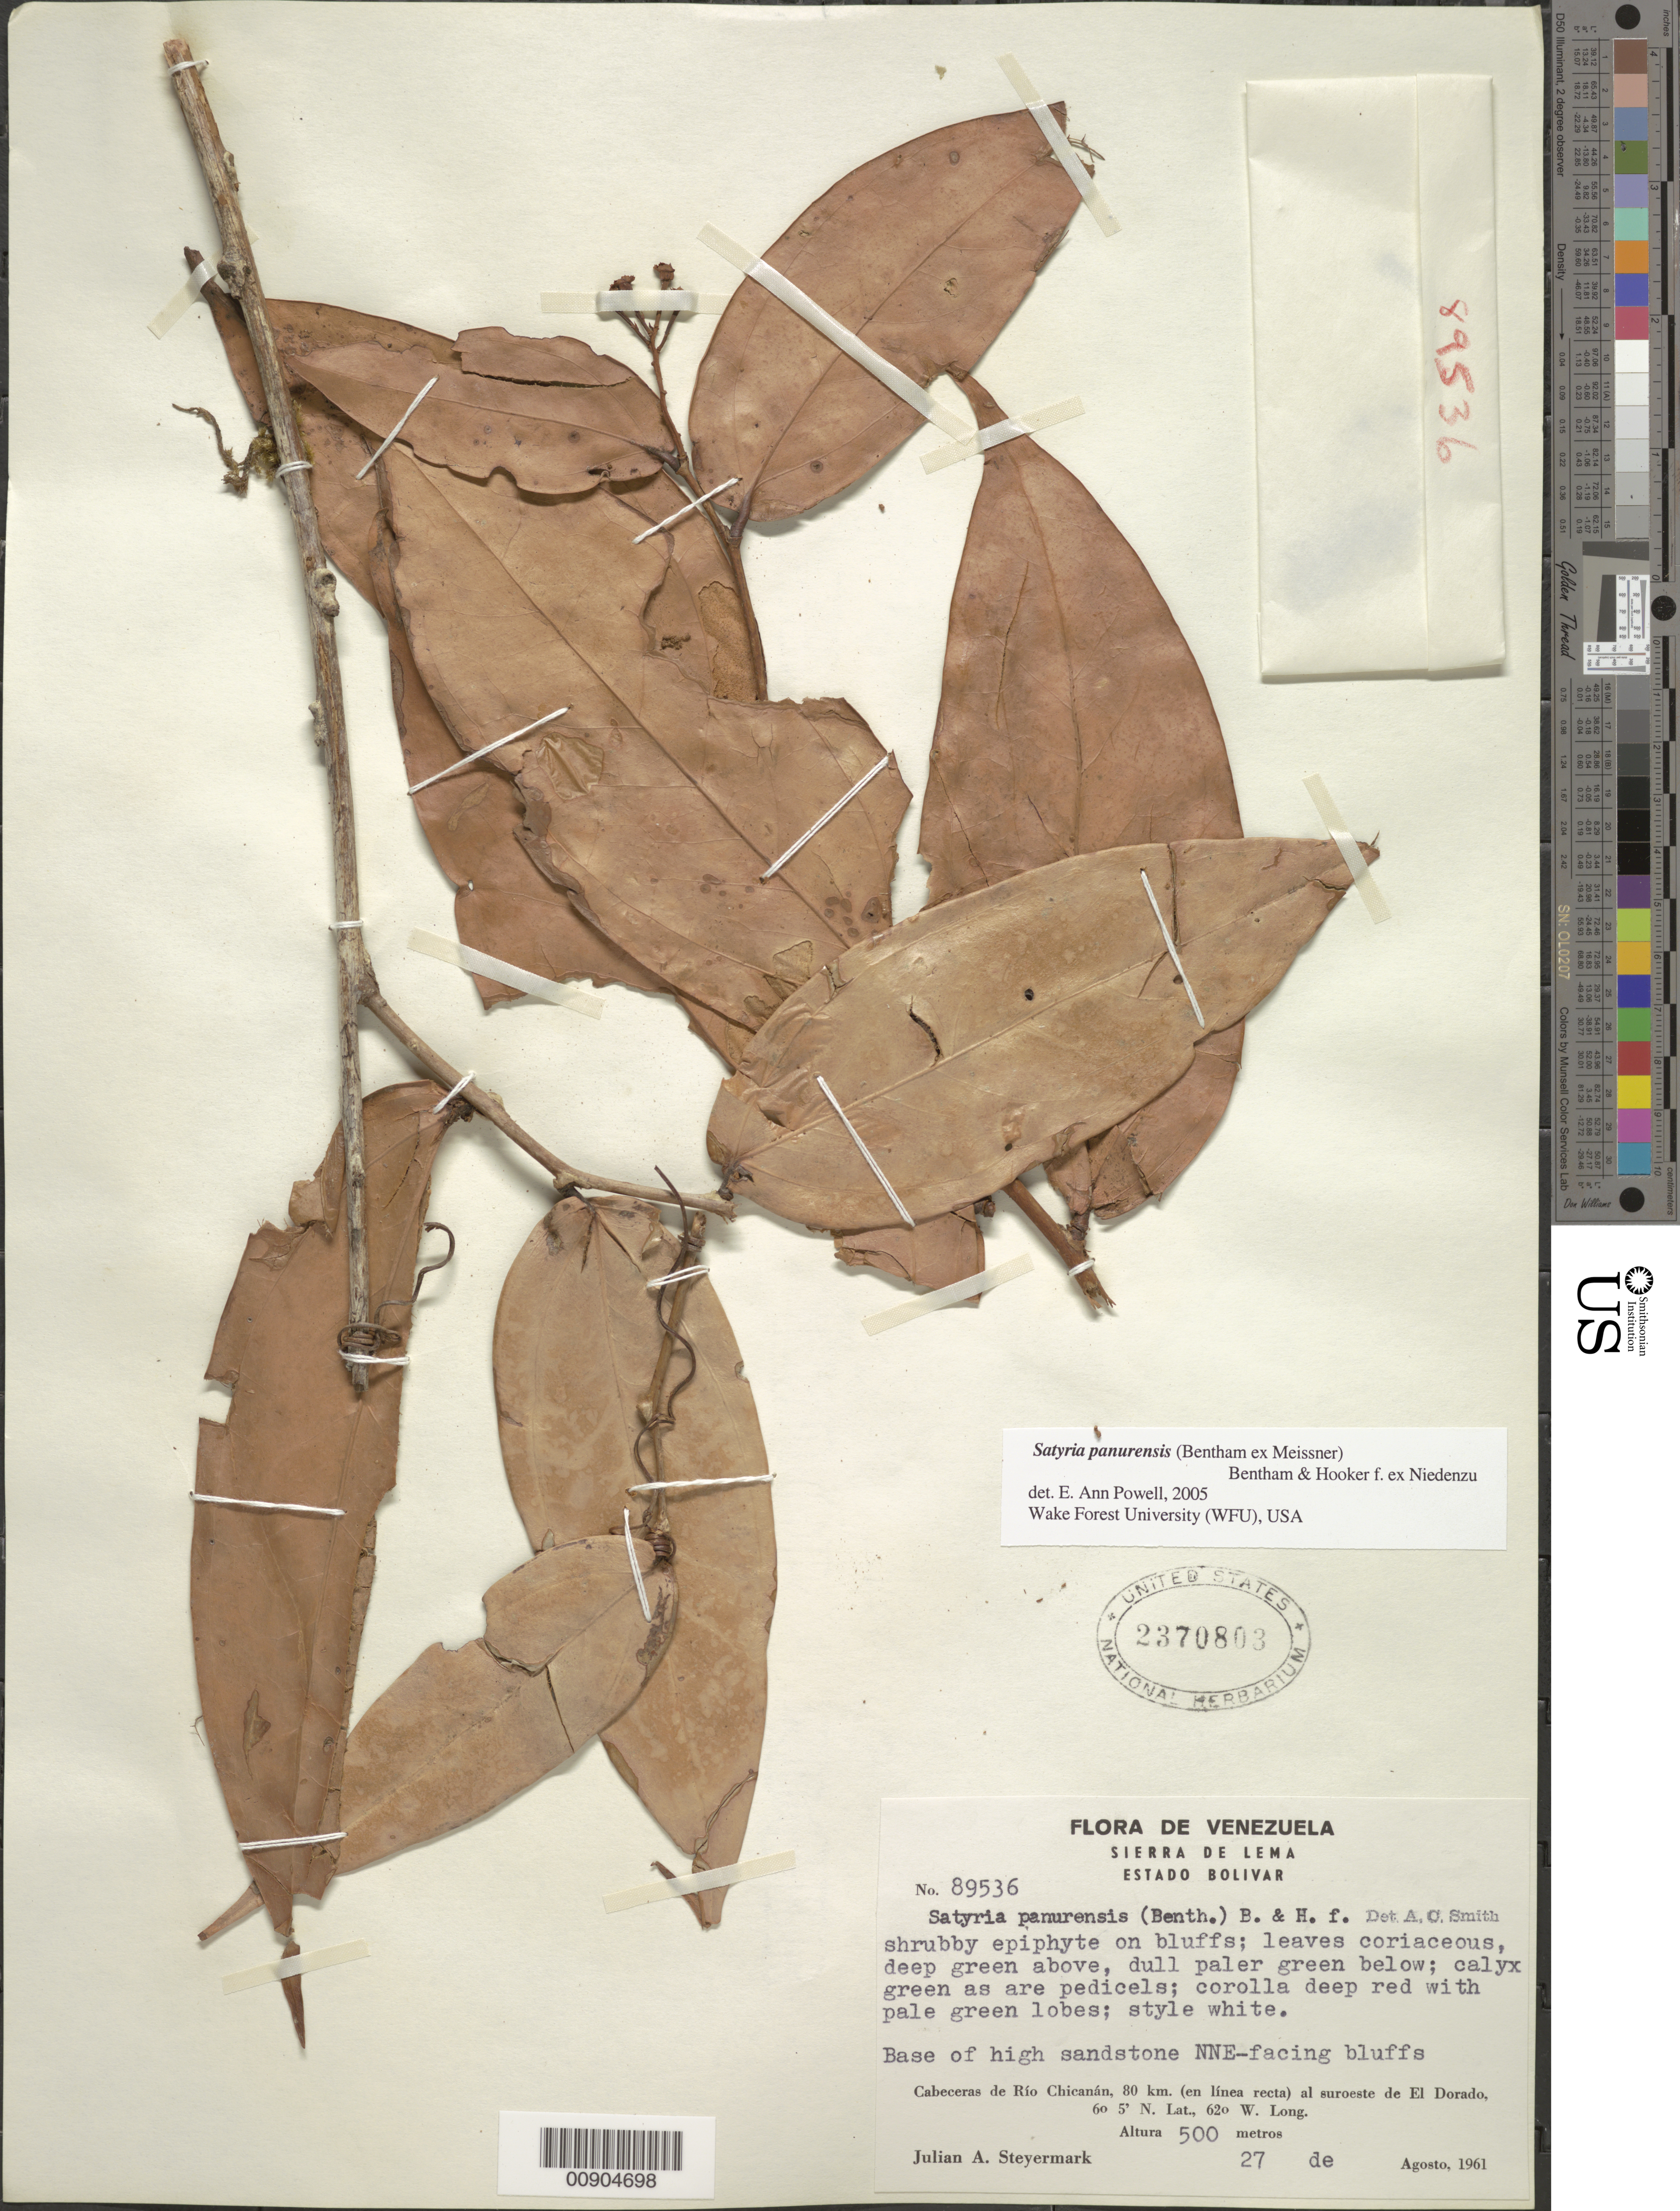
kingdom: Plantae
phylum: Tracheophyta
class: Magnoliopsida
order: Ericales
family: Ericaceae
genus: Satyria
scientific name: Satyria panurensis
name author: (Benth. ex Meisn.) Benth. & Hook. f. ex Nied.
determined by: Powell, E. A.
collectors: J. Steyermark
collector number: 89536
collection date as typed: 27-Aug-61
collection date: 1961-08-27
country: Venezuela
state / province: Bolívar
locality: Sierra de Lema, Cabeceras de Río Chicanán, 80 km in straight line to SW of El Dorado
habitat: Base of high sandstone NNE-facing bluffs, on bluffs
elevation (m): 500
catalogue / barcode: US 2370803